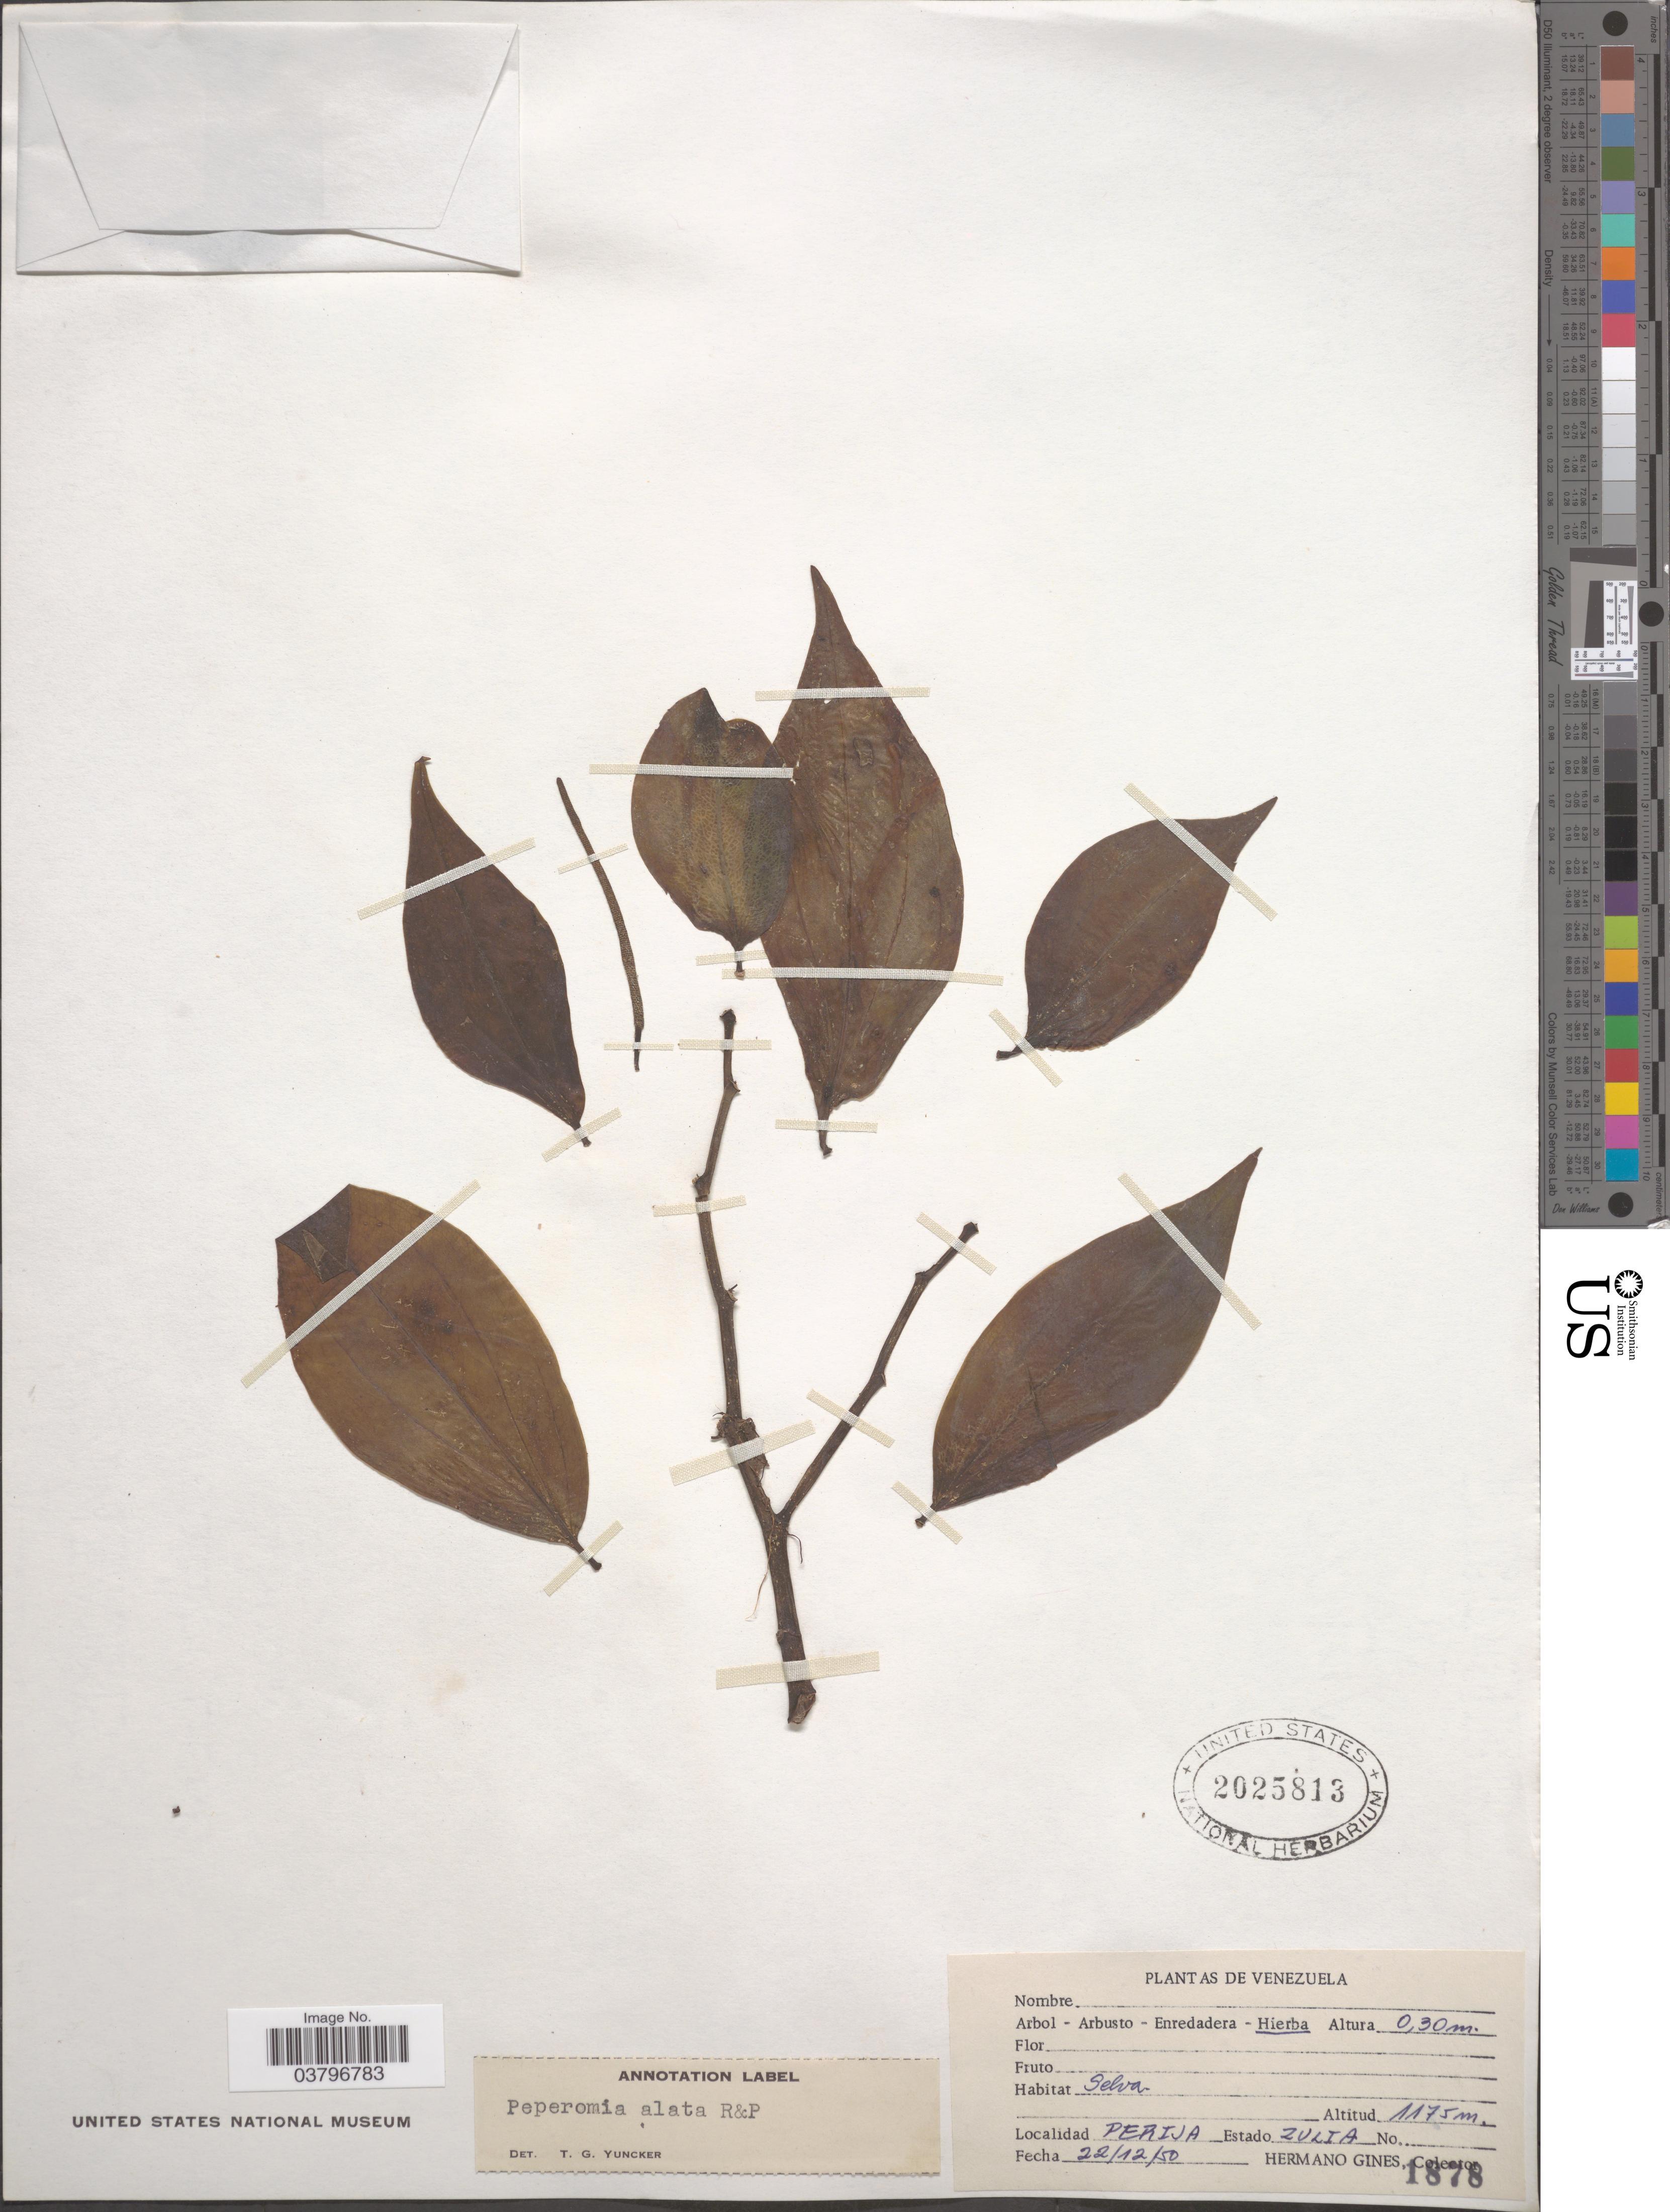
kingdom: Plantae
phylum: Tracheophyta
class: Magnoliopsida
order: Piperales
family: Piperaceae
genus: Peperomia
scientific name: Peperomia alata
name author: Ruiz & Pav.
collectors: Bro. Gines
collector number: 1878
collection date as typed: Transcribed d/m/y: 22/12/50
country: Venezuela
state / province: Zulia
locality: Perija.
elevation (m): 1175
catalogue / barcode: US 2025813